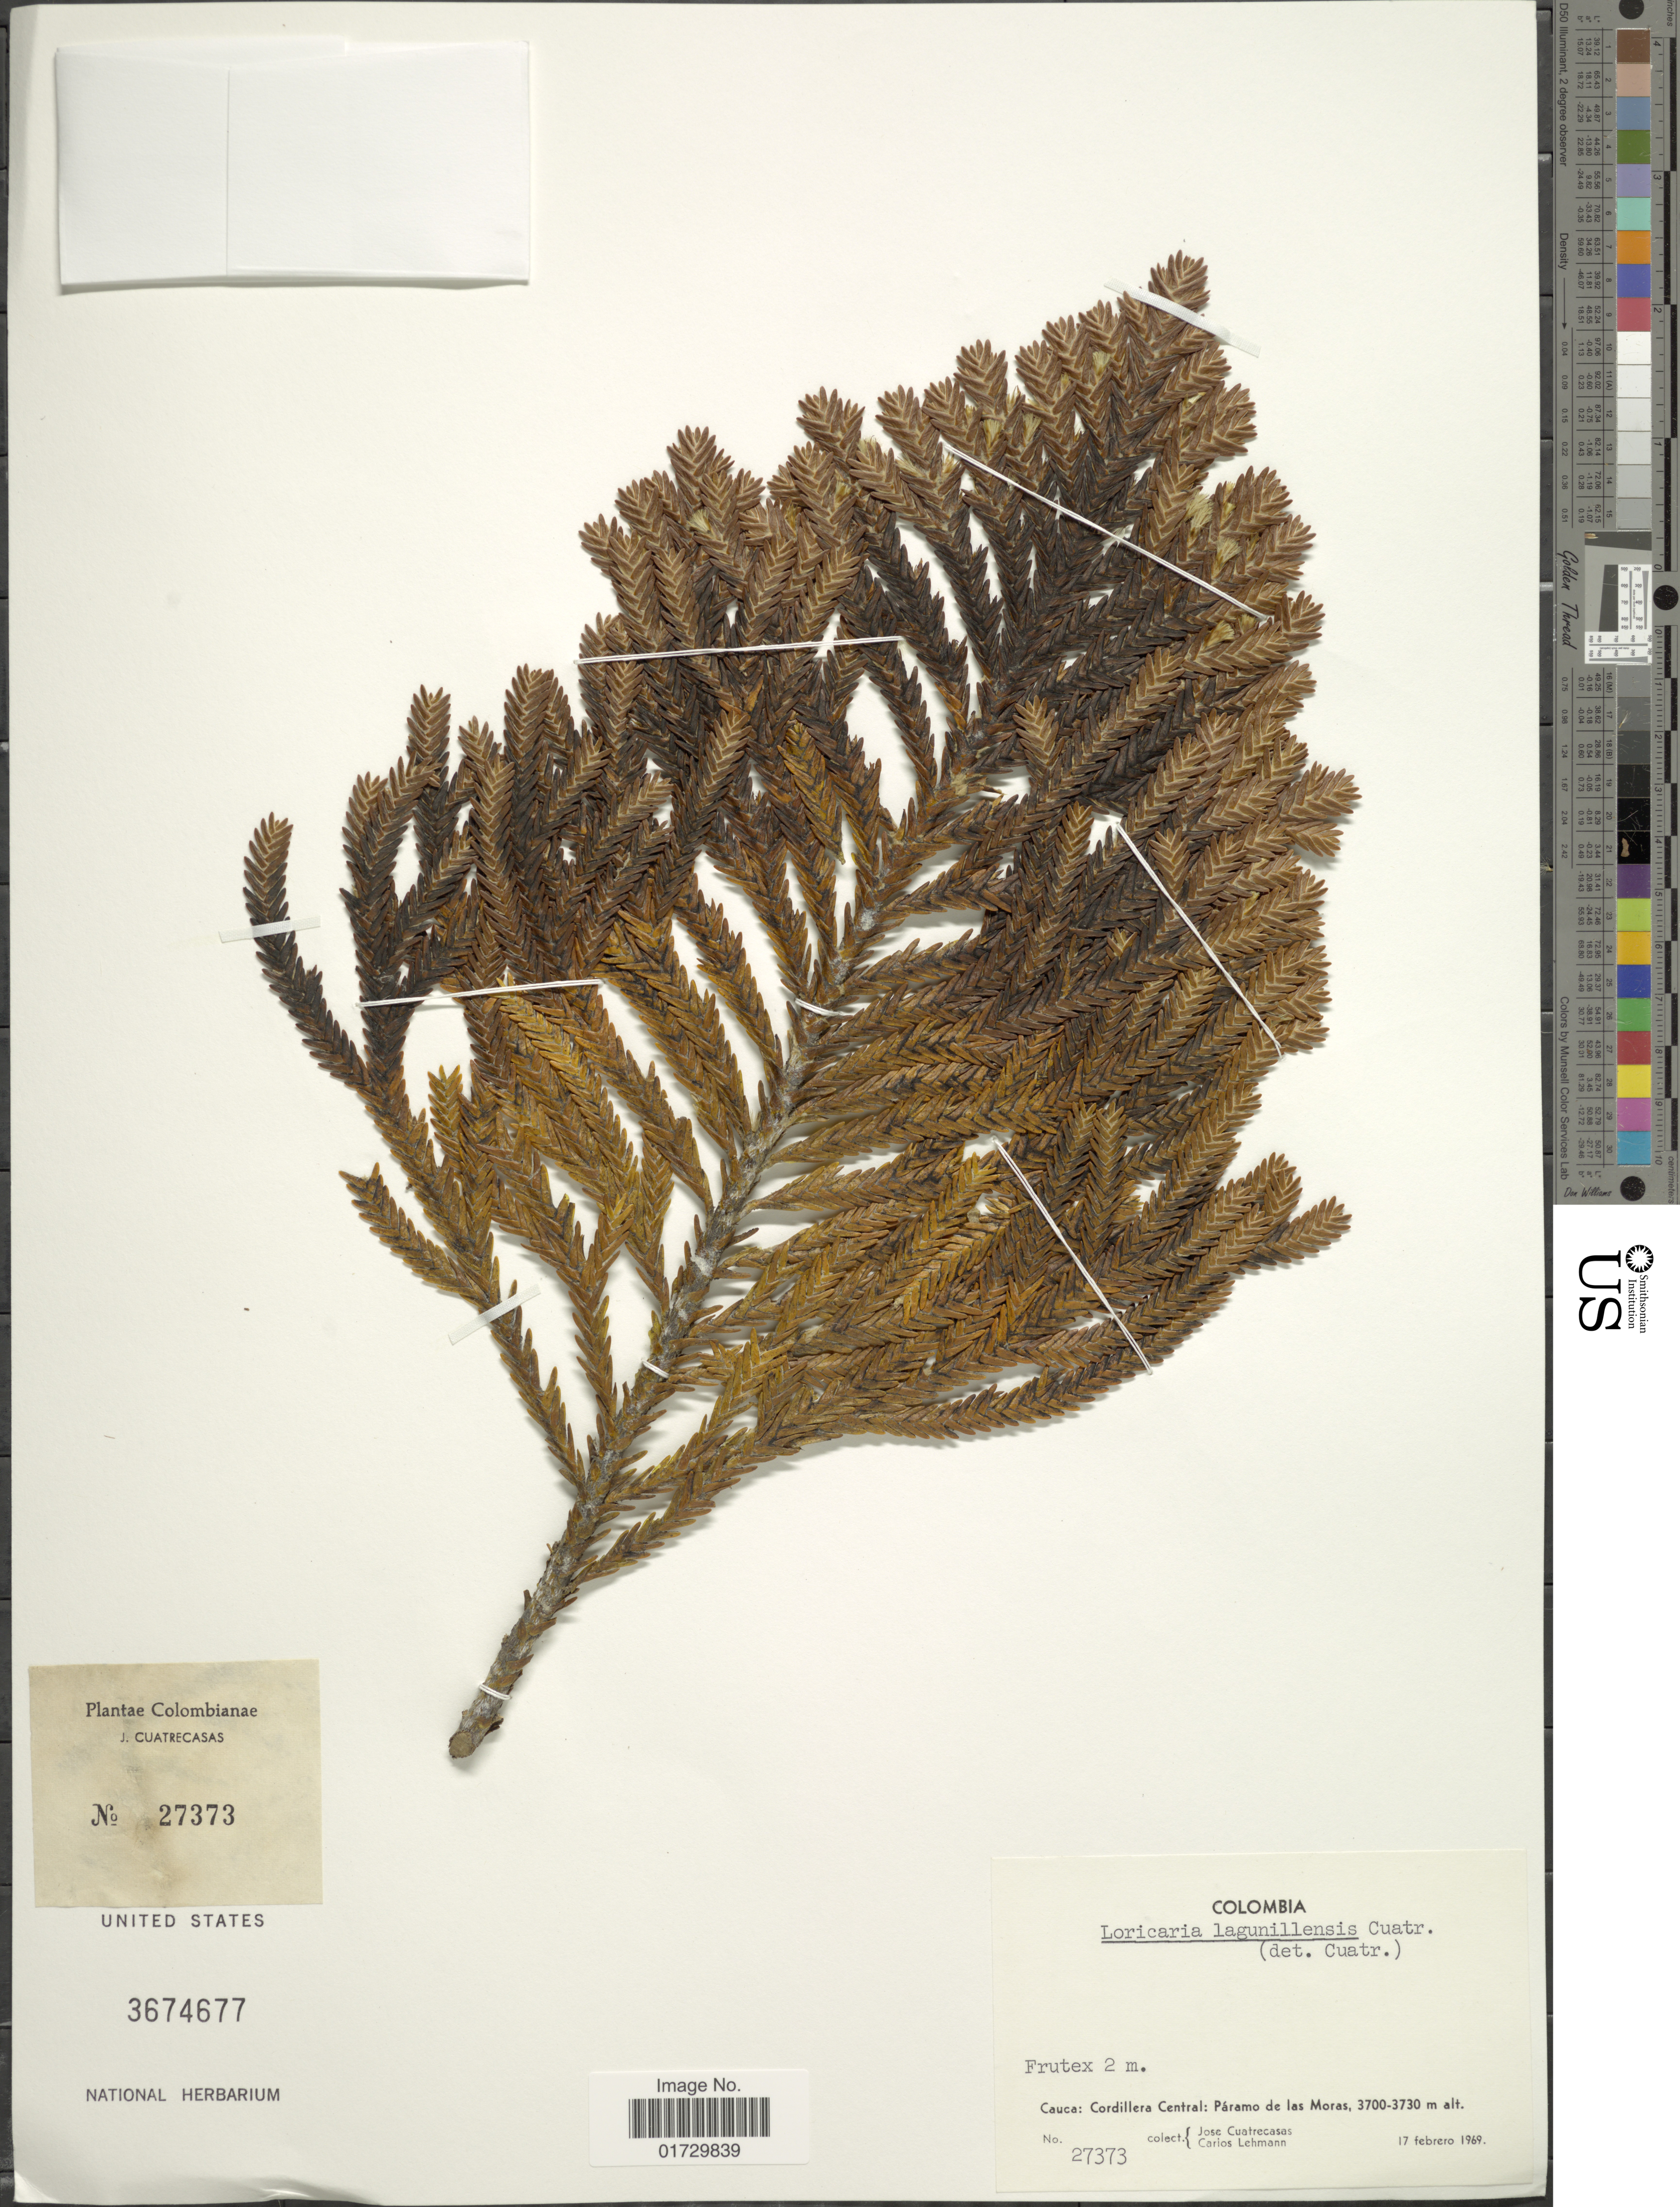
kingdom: Plantae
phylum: Tracheophyta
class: Magnoliopsida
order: Asterales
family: Asteraceae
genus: Loricaria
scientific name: Loricaria lagunillensis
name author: Cuatrec.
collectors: J. Cuatrecasas & C. Lehmann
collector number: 27373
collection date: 1969-02-17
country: Colombia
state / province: Cauca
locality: Cordillera Central: Paramo de las Moras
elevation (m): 3700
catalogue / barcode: US 3674677